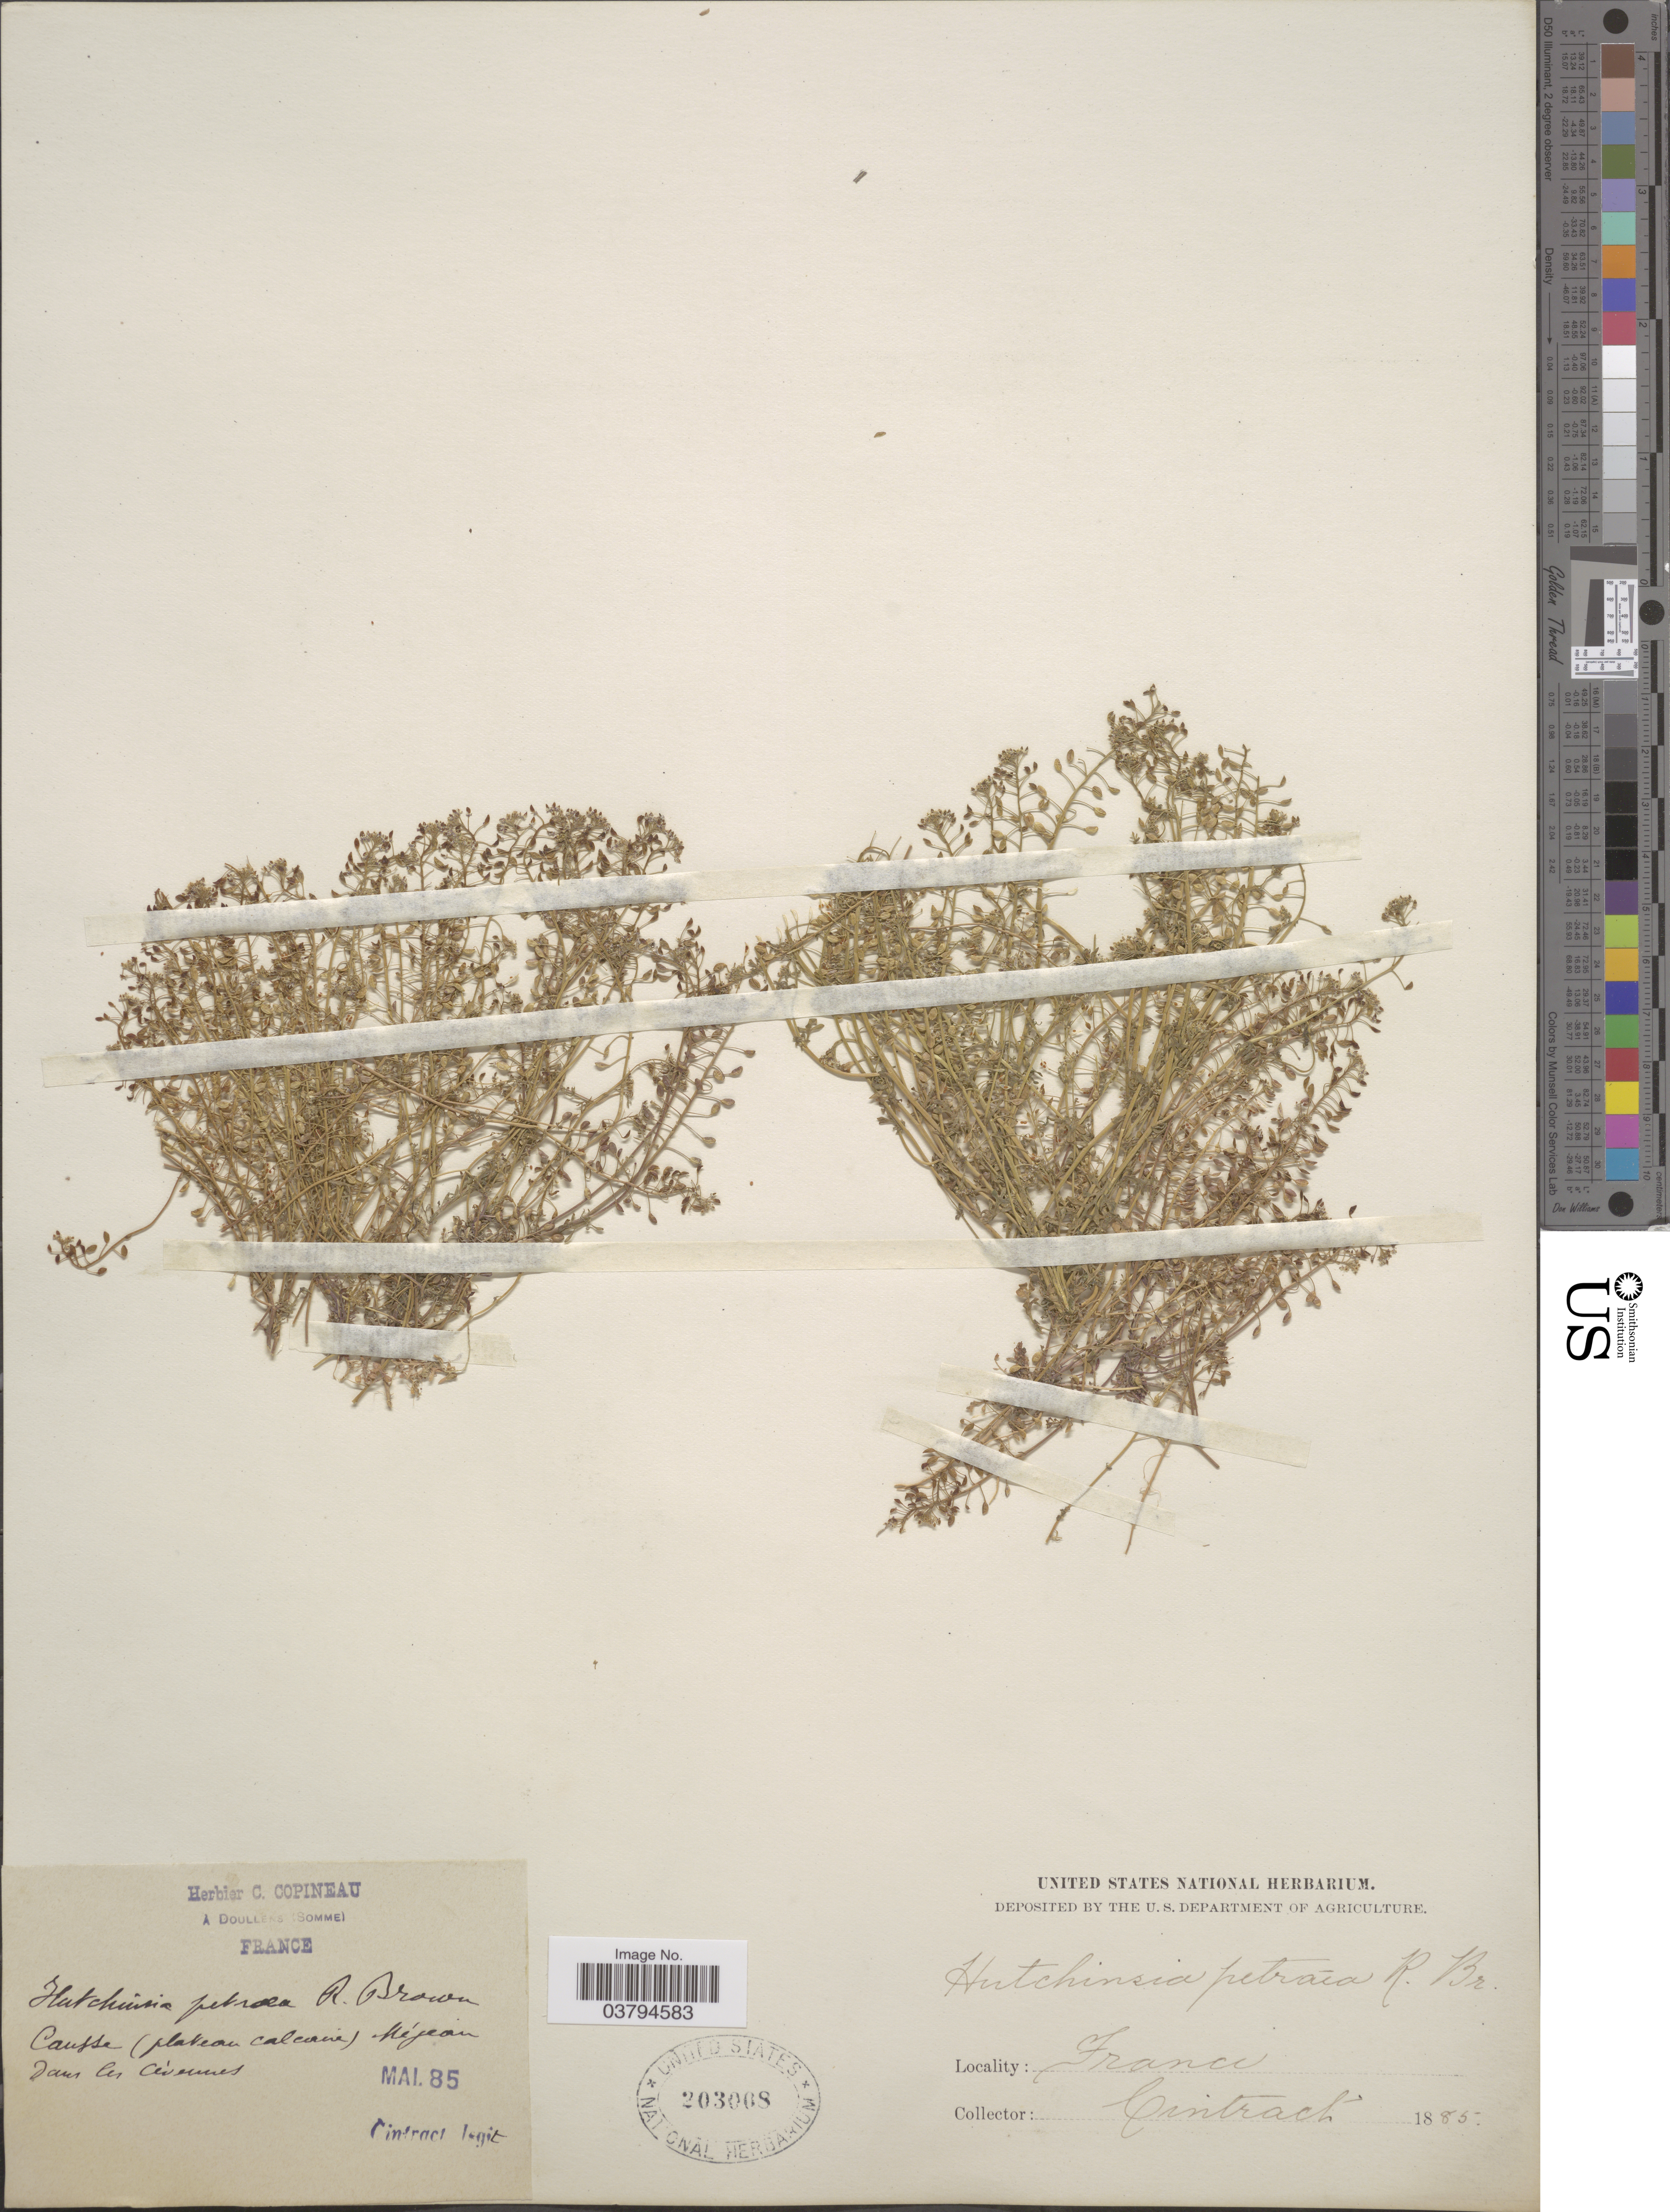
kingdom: Plantae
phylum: Tracheophyta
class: Magnoliopsida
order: Brassicales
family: Brassicaceae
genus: Hutchinsia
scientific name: Hutchinsia petraea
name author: W.T. Aiton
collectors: Cintract, --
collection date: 1885-05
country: France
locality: Causse (plateau calcaire) Méjean dans les Cévennes.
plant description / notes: Corrected "Causse (plateau Calcaera) Kéjean dans les céverunes" to "Causse (plateau calcaire) Méjean dans les Cévennes."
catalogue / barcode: US 203008